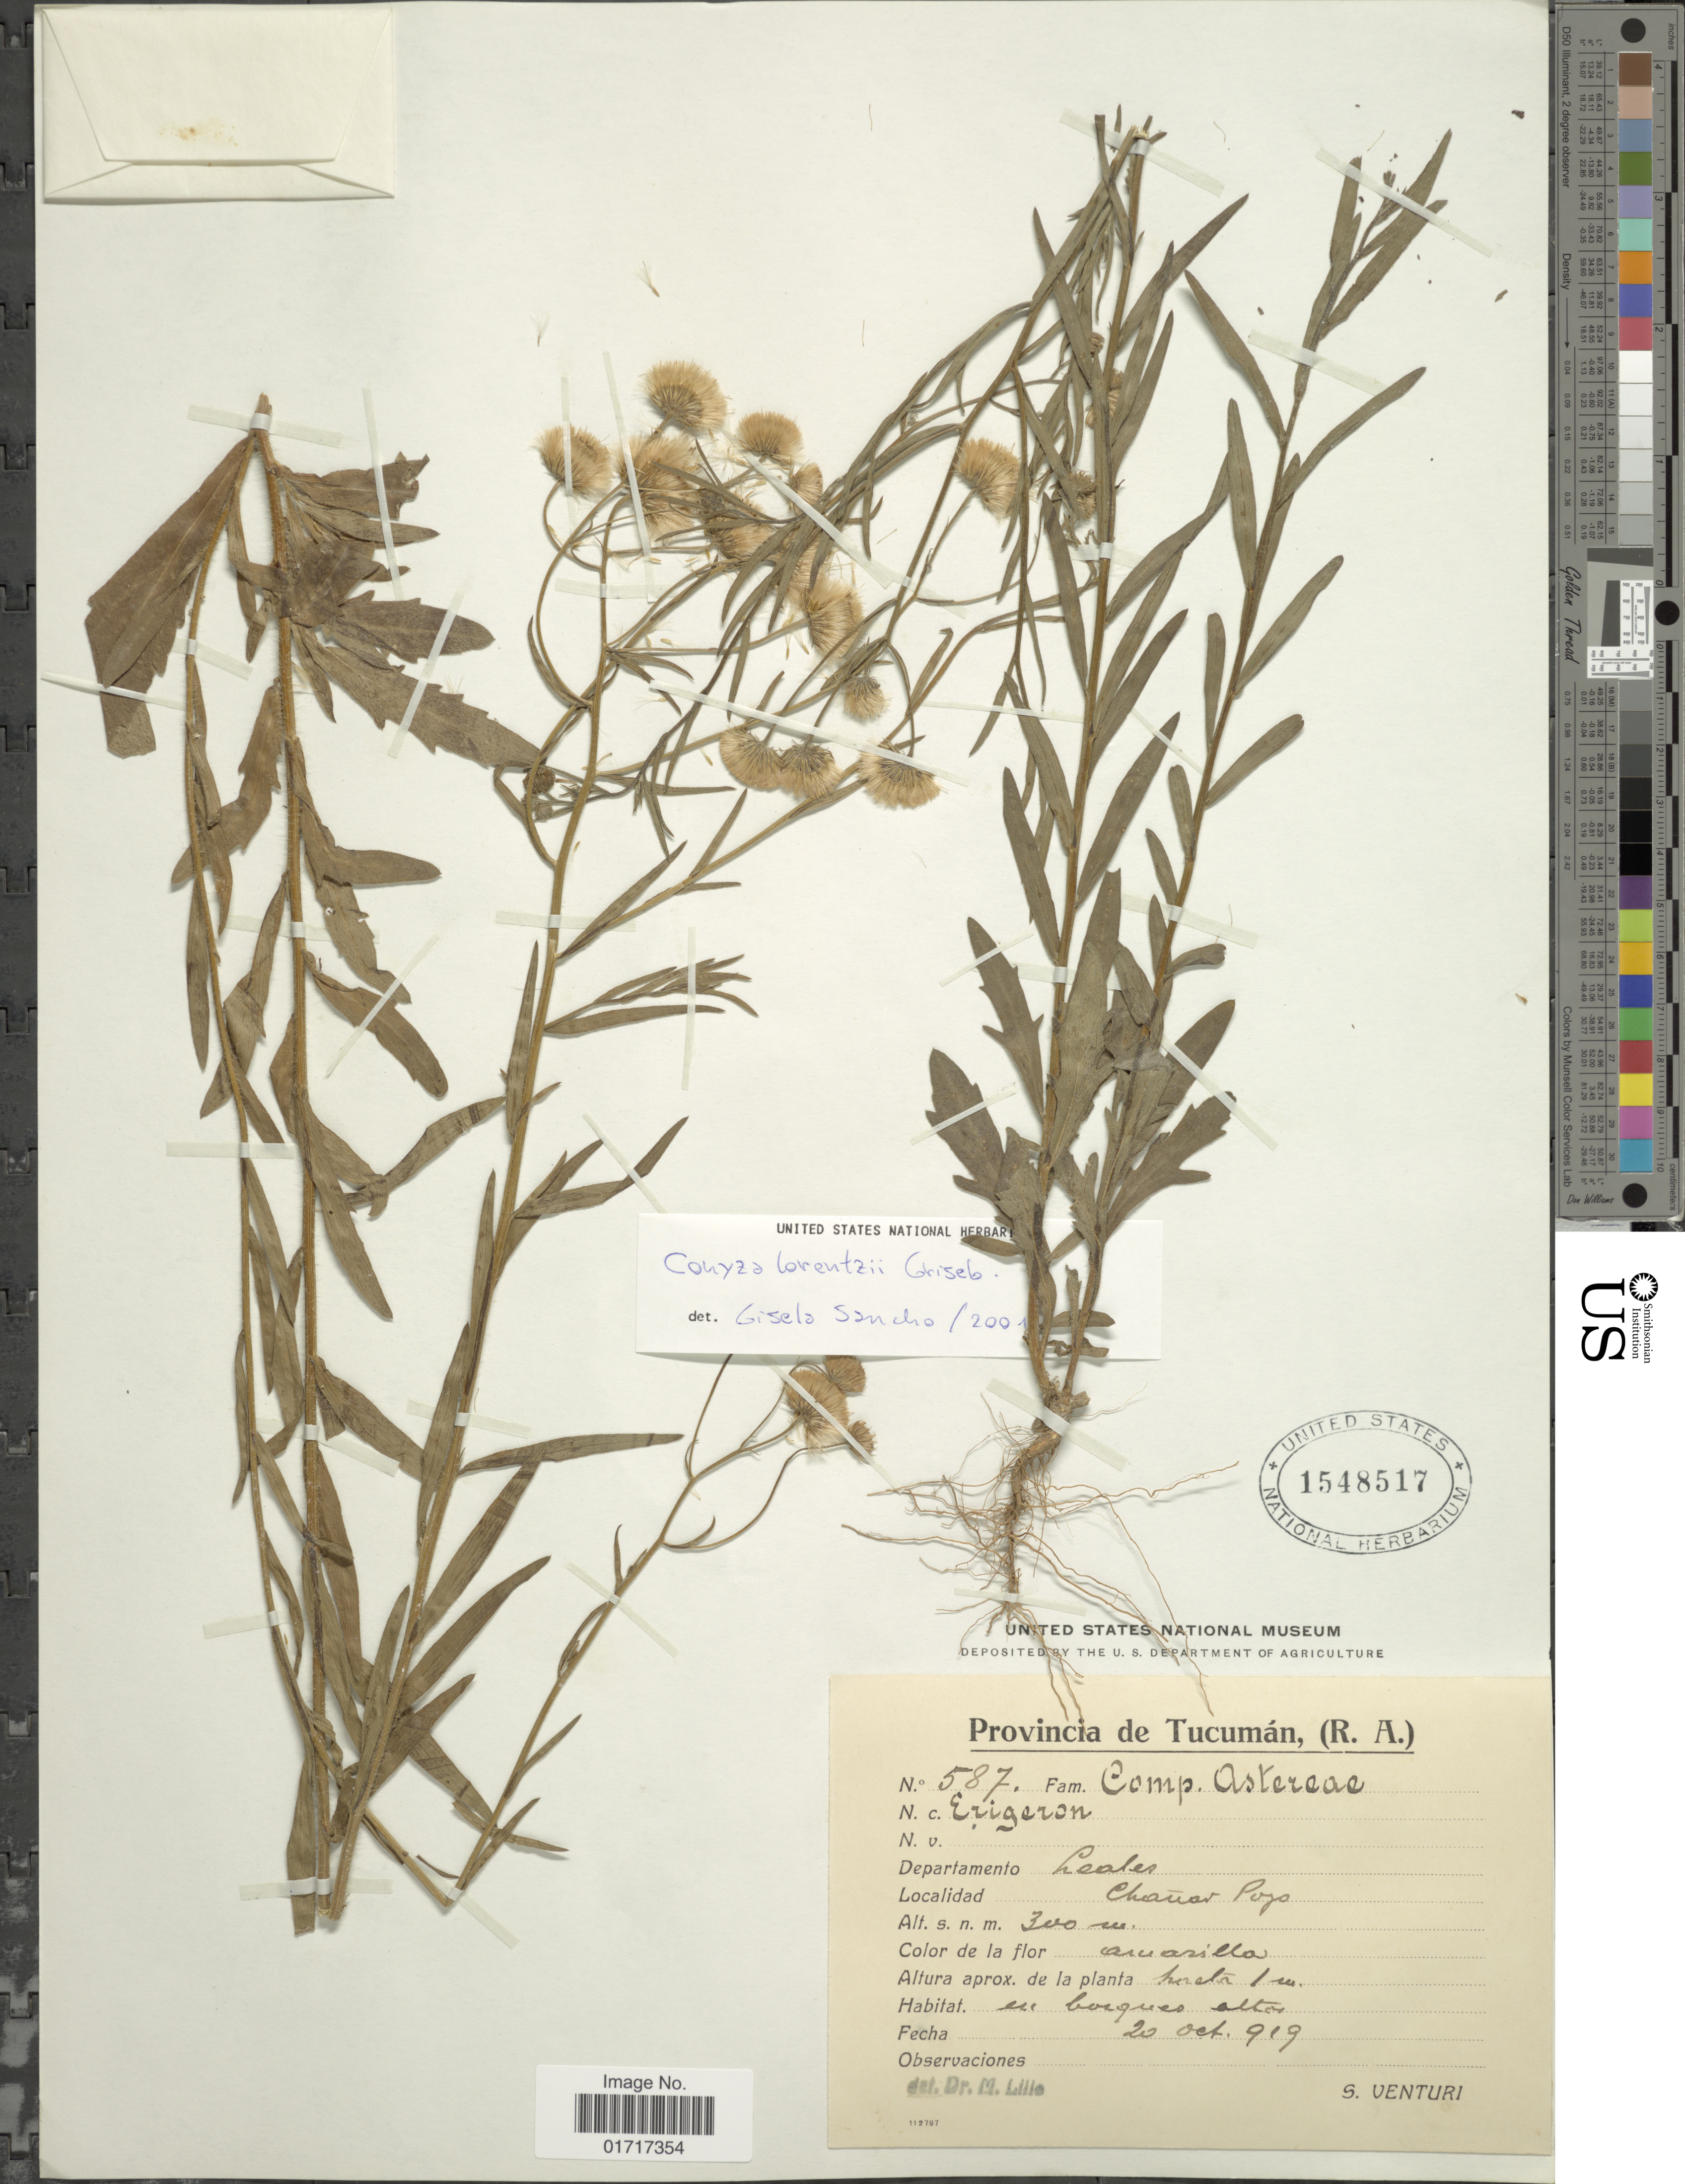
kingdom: Plantae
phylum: Tracheophyta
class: Magnoliopsida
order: Asterales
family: Asteraceae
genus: Conyza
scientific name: Conyza lorentzii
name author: Griseb.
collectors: S. Venturi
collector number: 587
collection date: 1919-10-20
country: Argentina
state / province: Tucuman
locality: Provincia de Tucuman, (R. A. ), Departamento Lealer. Chanar Pojo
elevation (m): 300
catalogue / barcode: US 1548517